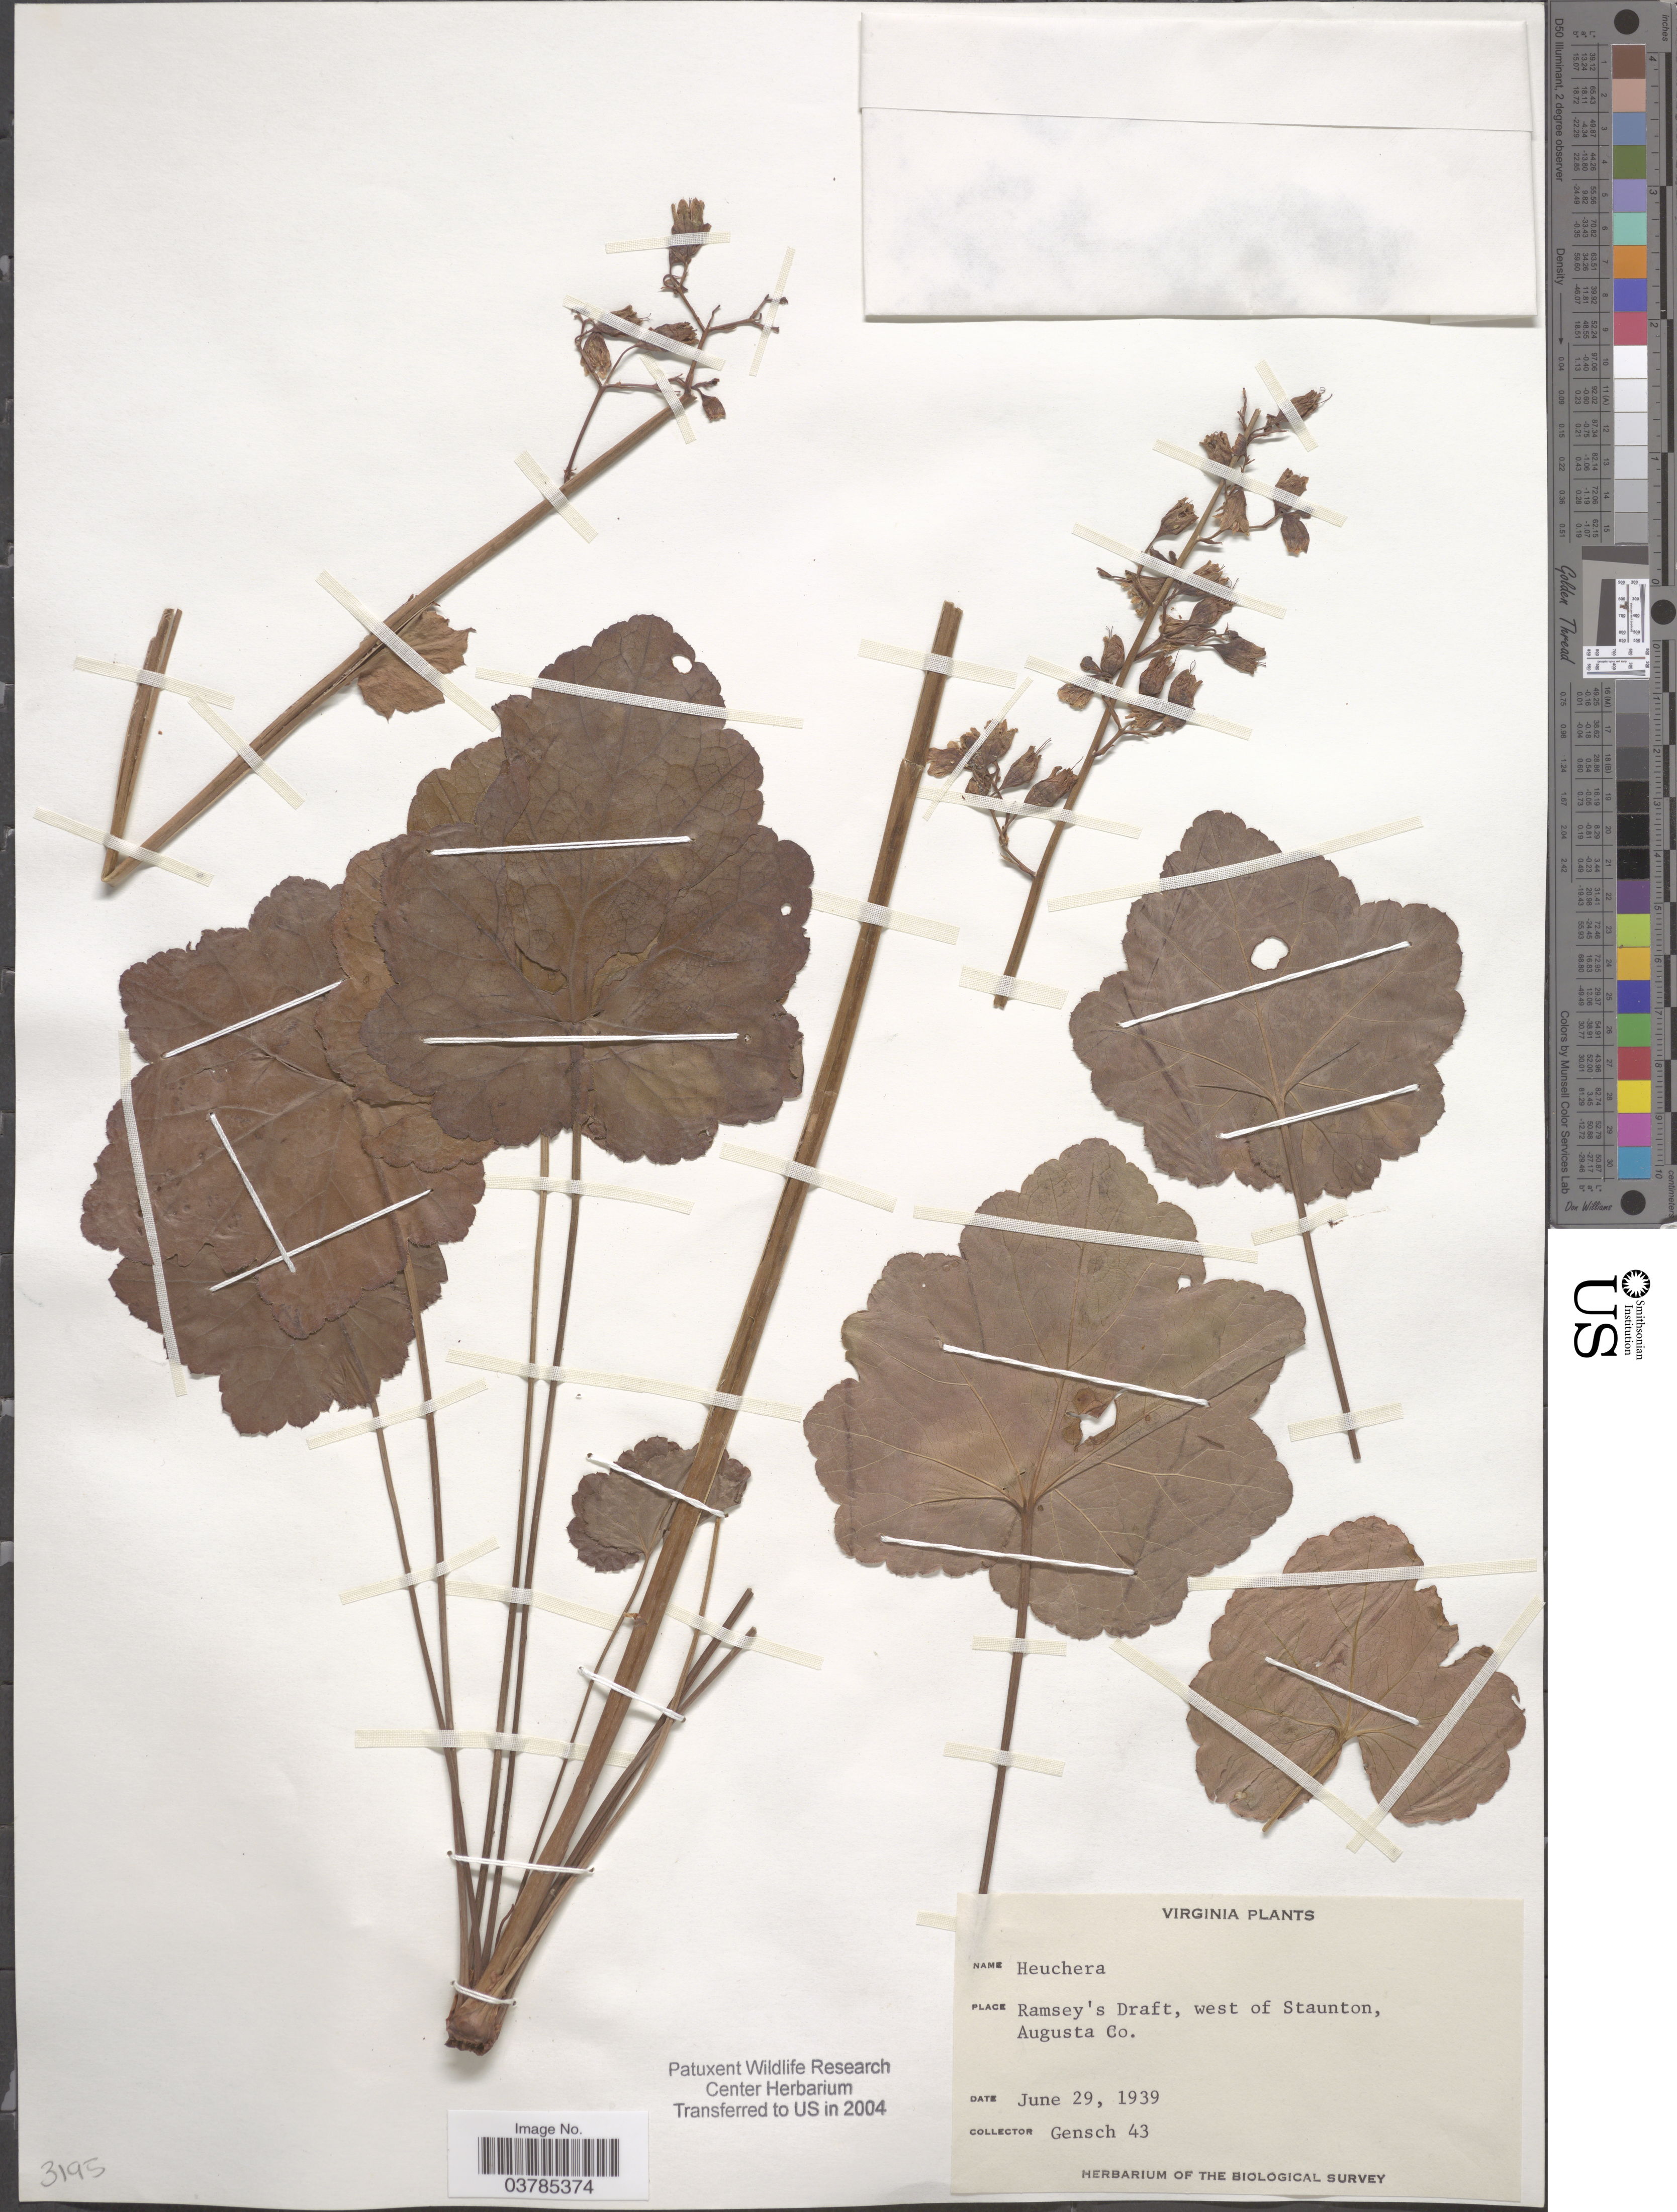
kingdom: Plantae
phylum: Tracheophyta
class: Magnoliopsida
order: Saxifragales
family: Saxifragaceae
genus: Heuchera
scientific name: Heuchera sp.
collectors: -. Gensch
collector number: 43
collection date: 1939-06-29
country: United States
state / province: Virginia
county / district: Augusta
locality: Ramsey's Draft, west of Staunton, Augusta Co. The Biological Survey.